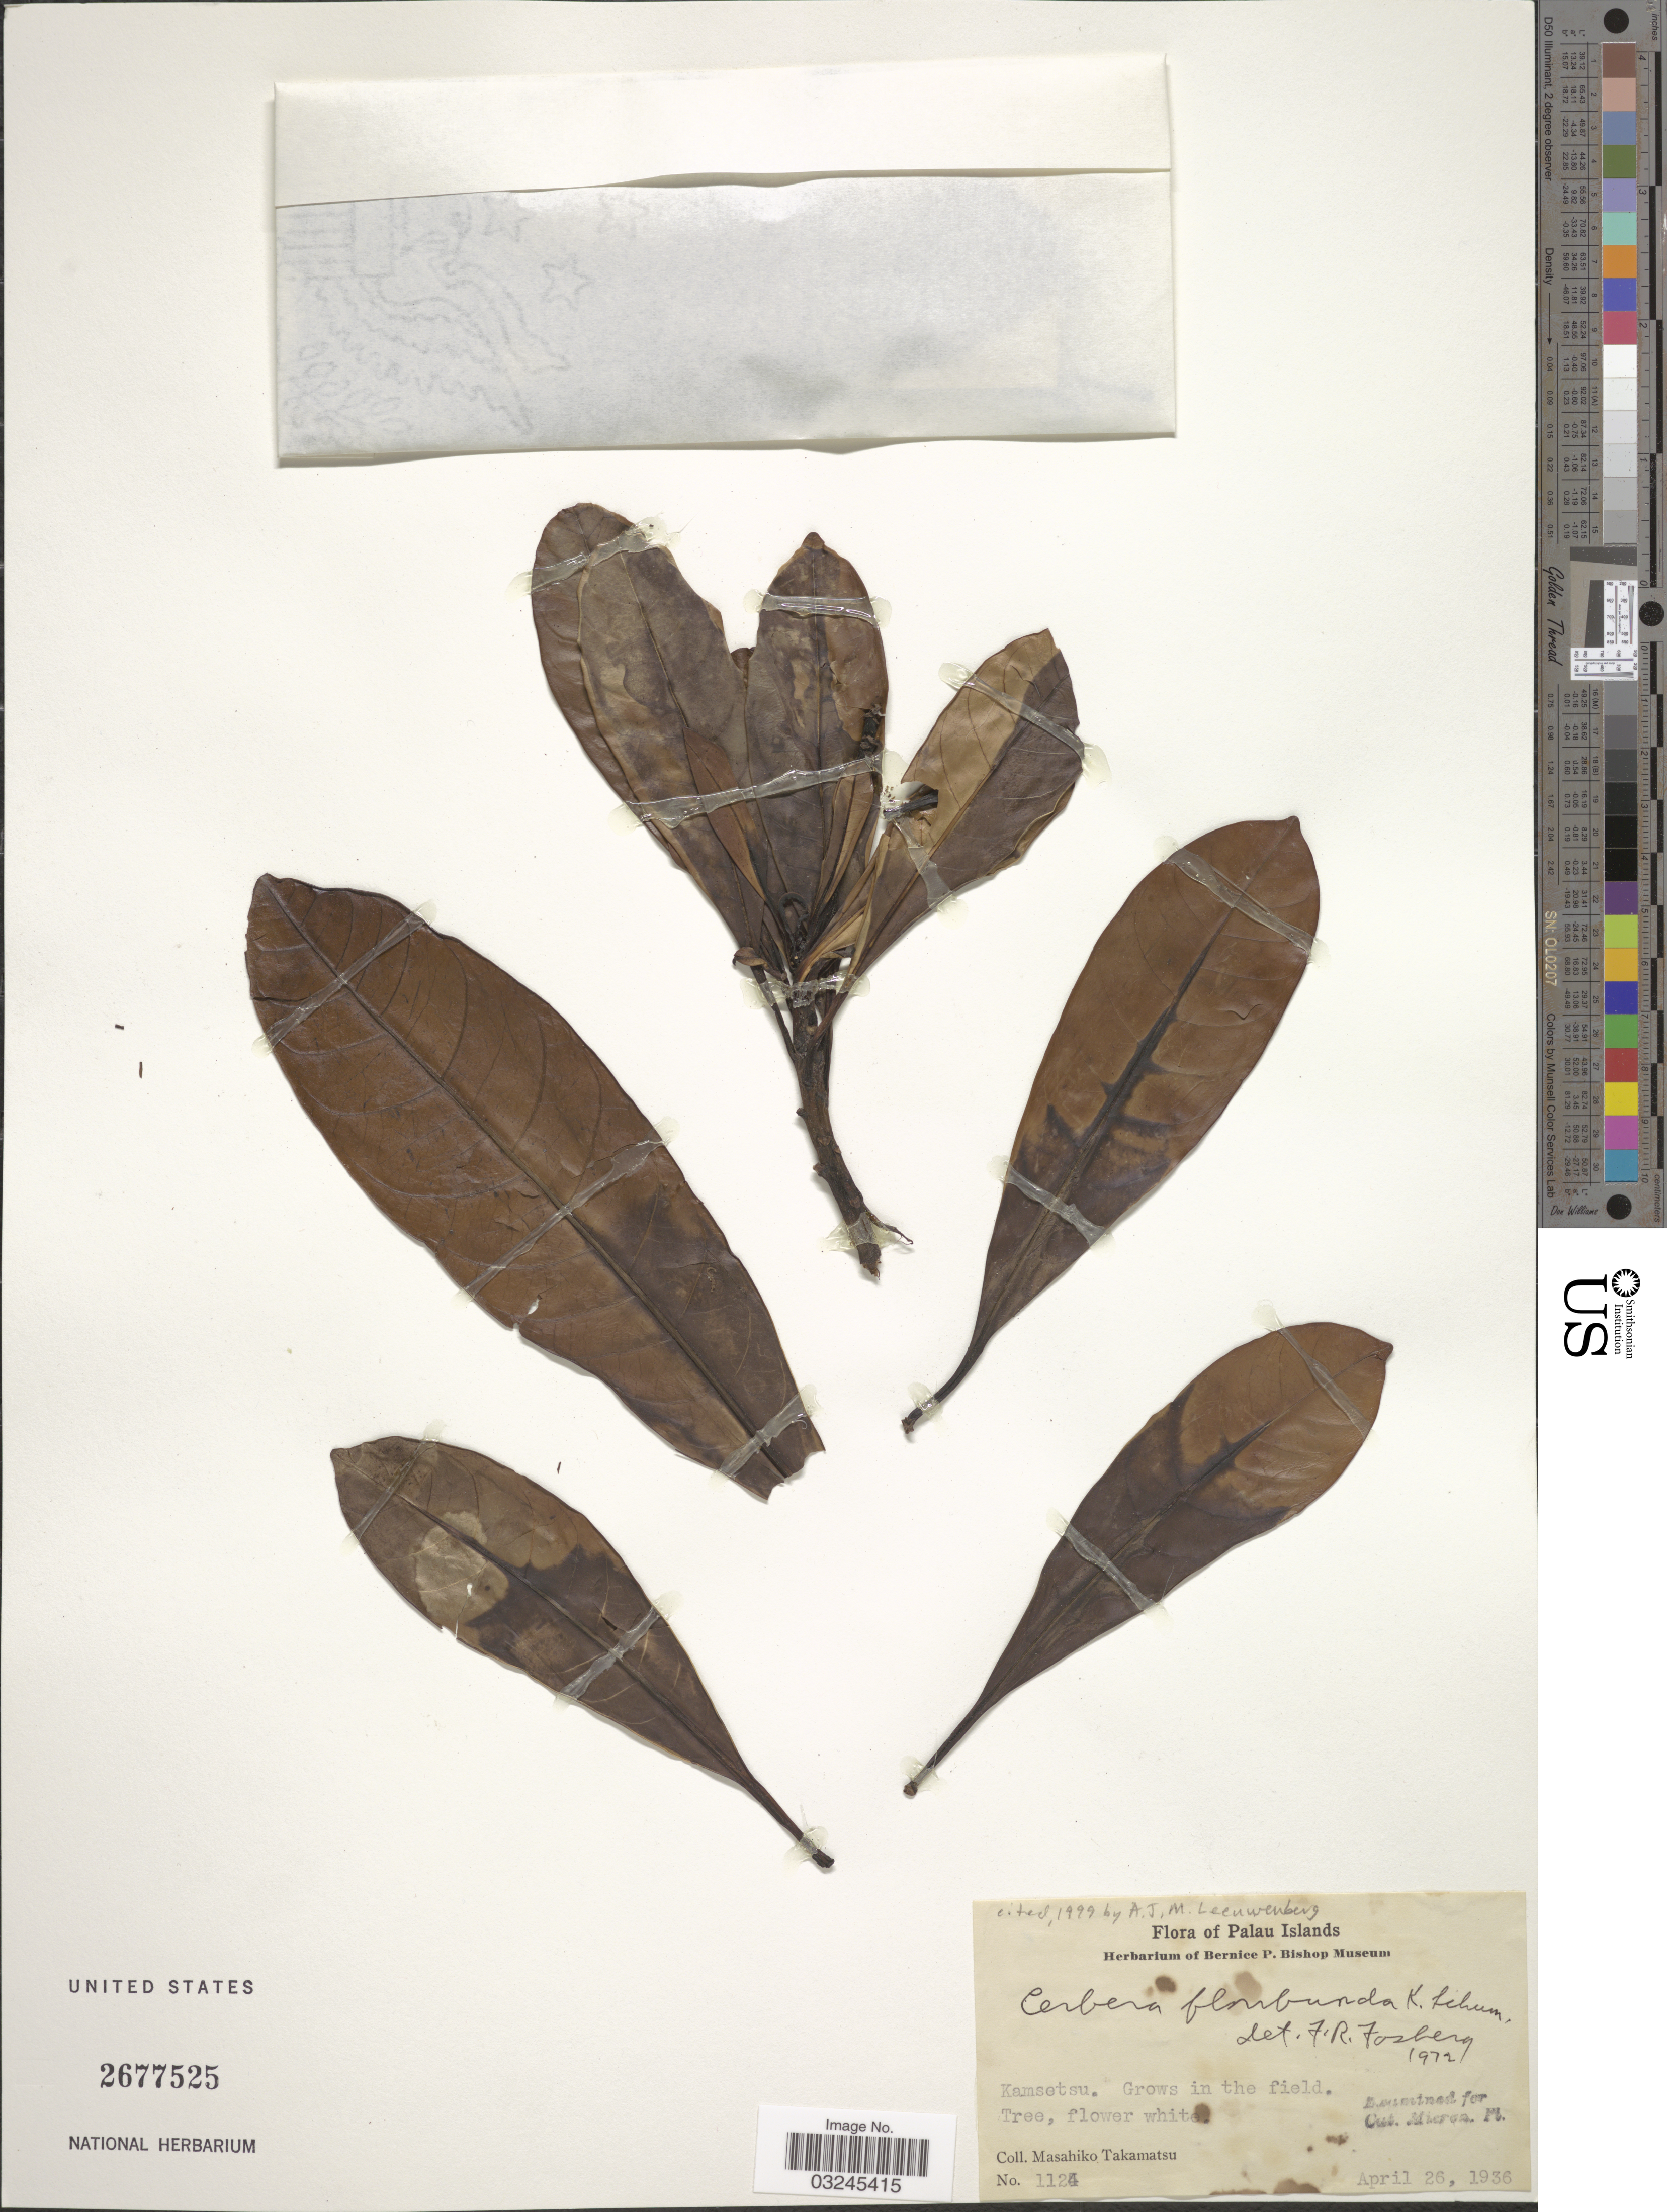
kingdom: Plantae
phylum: Tracheophyta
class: Magnoliopsida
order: Gentianales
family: Apocynaceae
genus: Cerbera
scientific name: Cerbera floribunda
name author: K. Schum.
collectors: M. Takamatsu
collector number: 1124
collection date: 1936-04-26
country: Palau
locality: Palau Islands. Kamsetsu.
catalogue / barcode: US 2677525